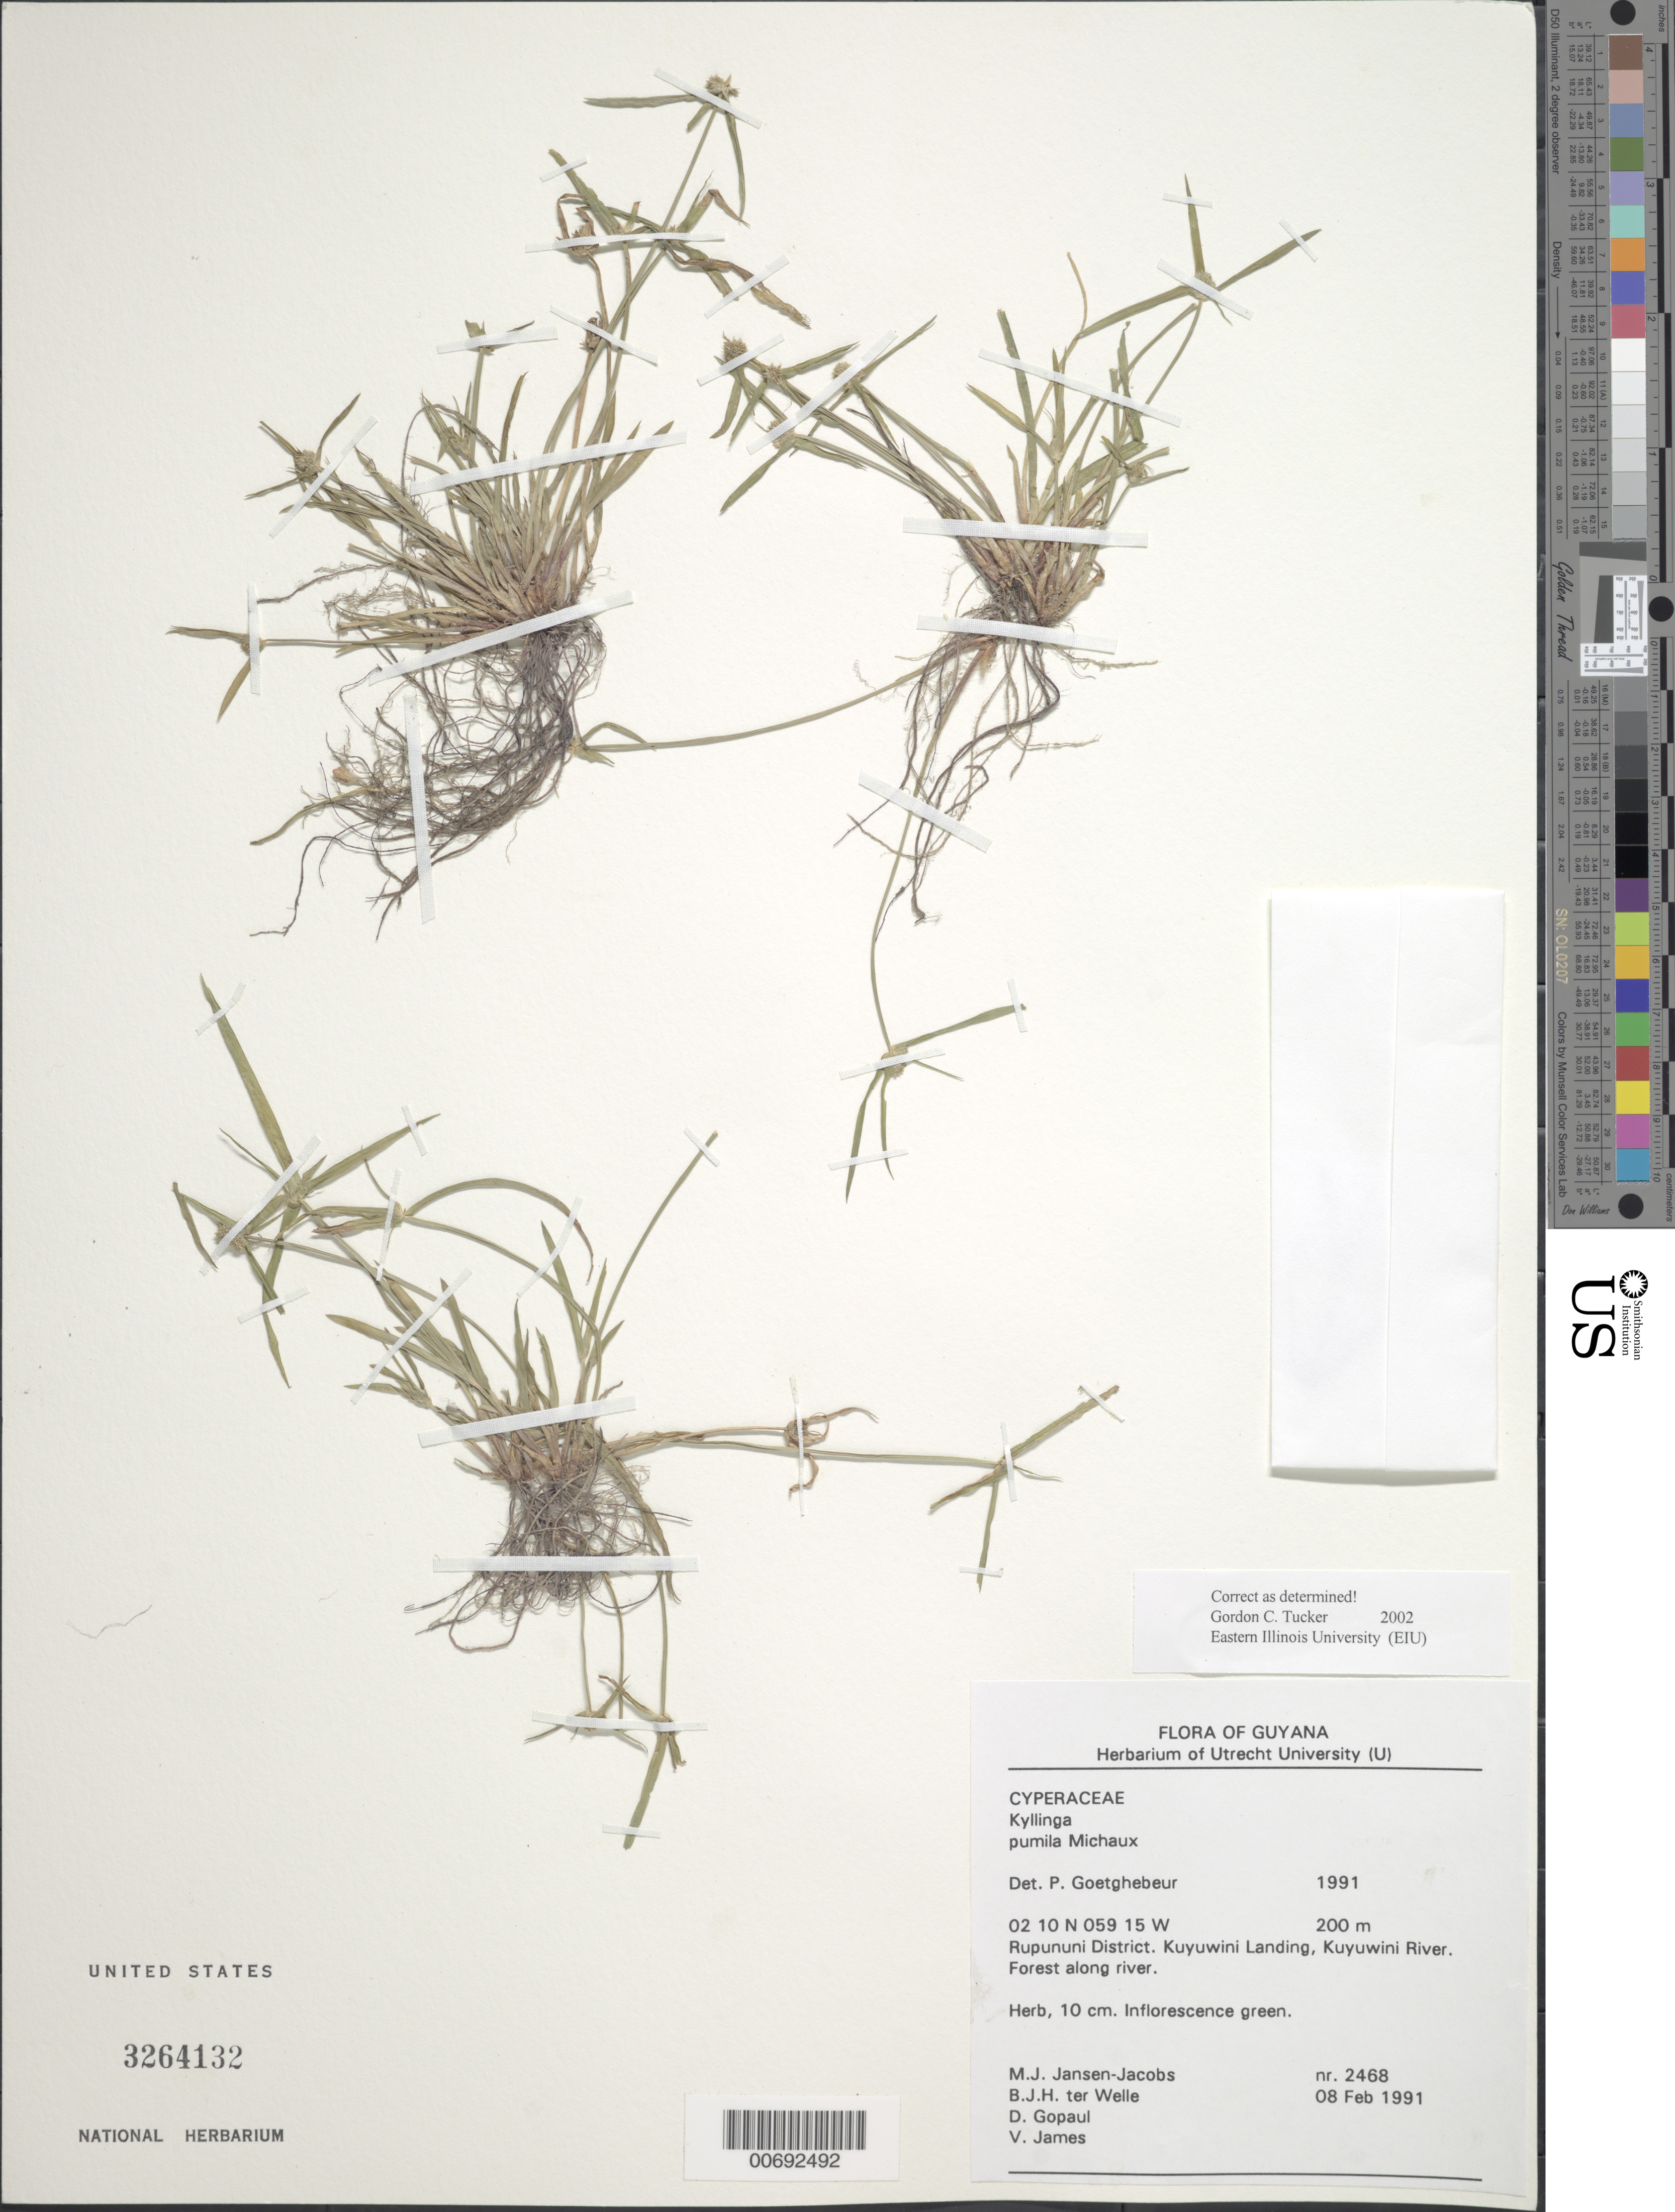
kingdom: Plantae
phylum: Tracheophyta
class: Liliopsida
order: Poales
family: Cyperaceae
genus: Cyperus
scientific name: Cyperus hortensis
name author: (Salzm. ex Steud.) Dorr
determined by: Strong, Mark T., (BOT), Smithsonian Institution - National Museum of Natural History (UNITED STATES)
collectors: M. J. Jansen-Jacobs, B. Welle, D. Gopaul & V. James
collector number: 2468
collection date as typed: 8-Feb-91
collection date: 1991-02-08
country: Guyana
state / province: U. Takutu-U. Essequibo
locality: Kuyuwini Landing, Kuyuwini River, Rupununi District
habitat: Forest along river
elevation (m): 200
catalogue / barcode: US 3264132